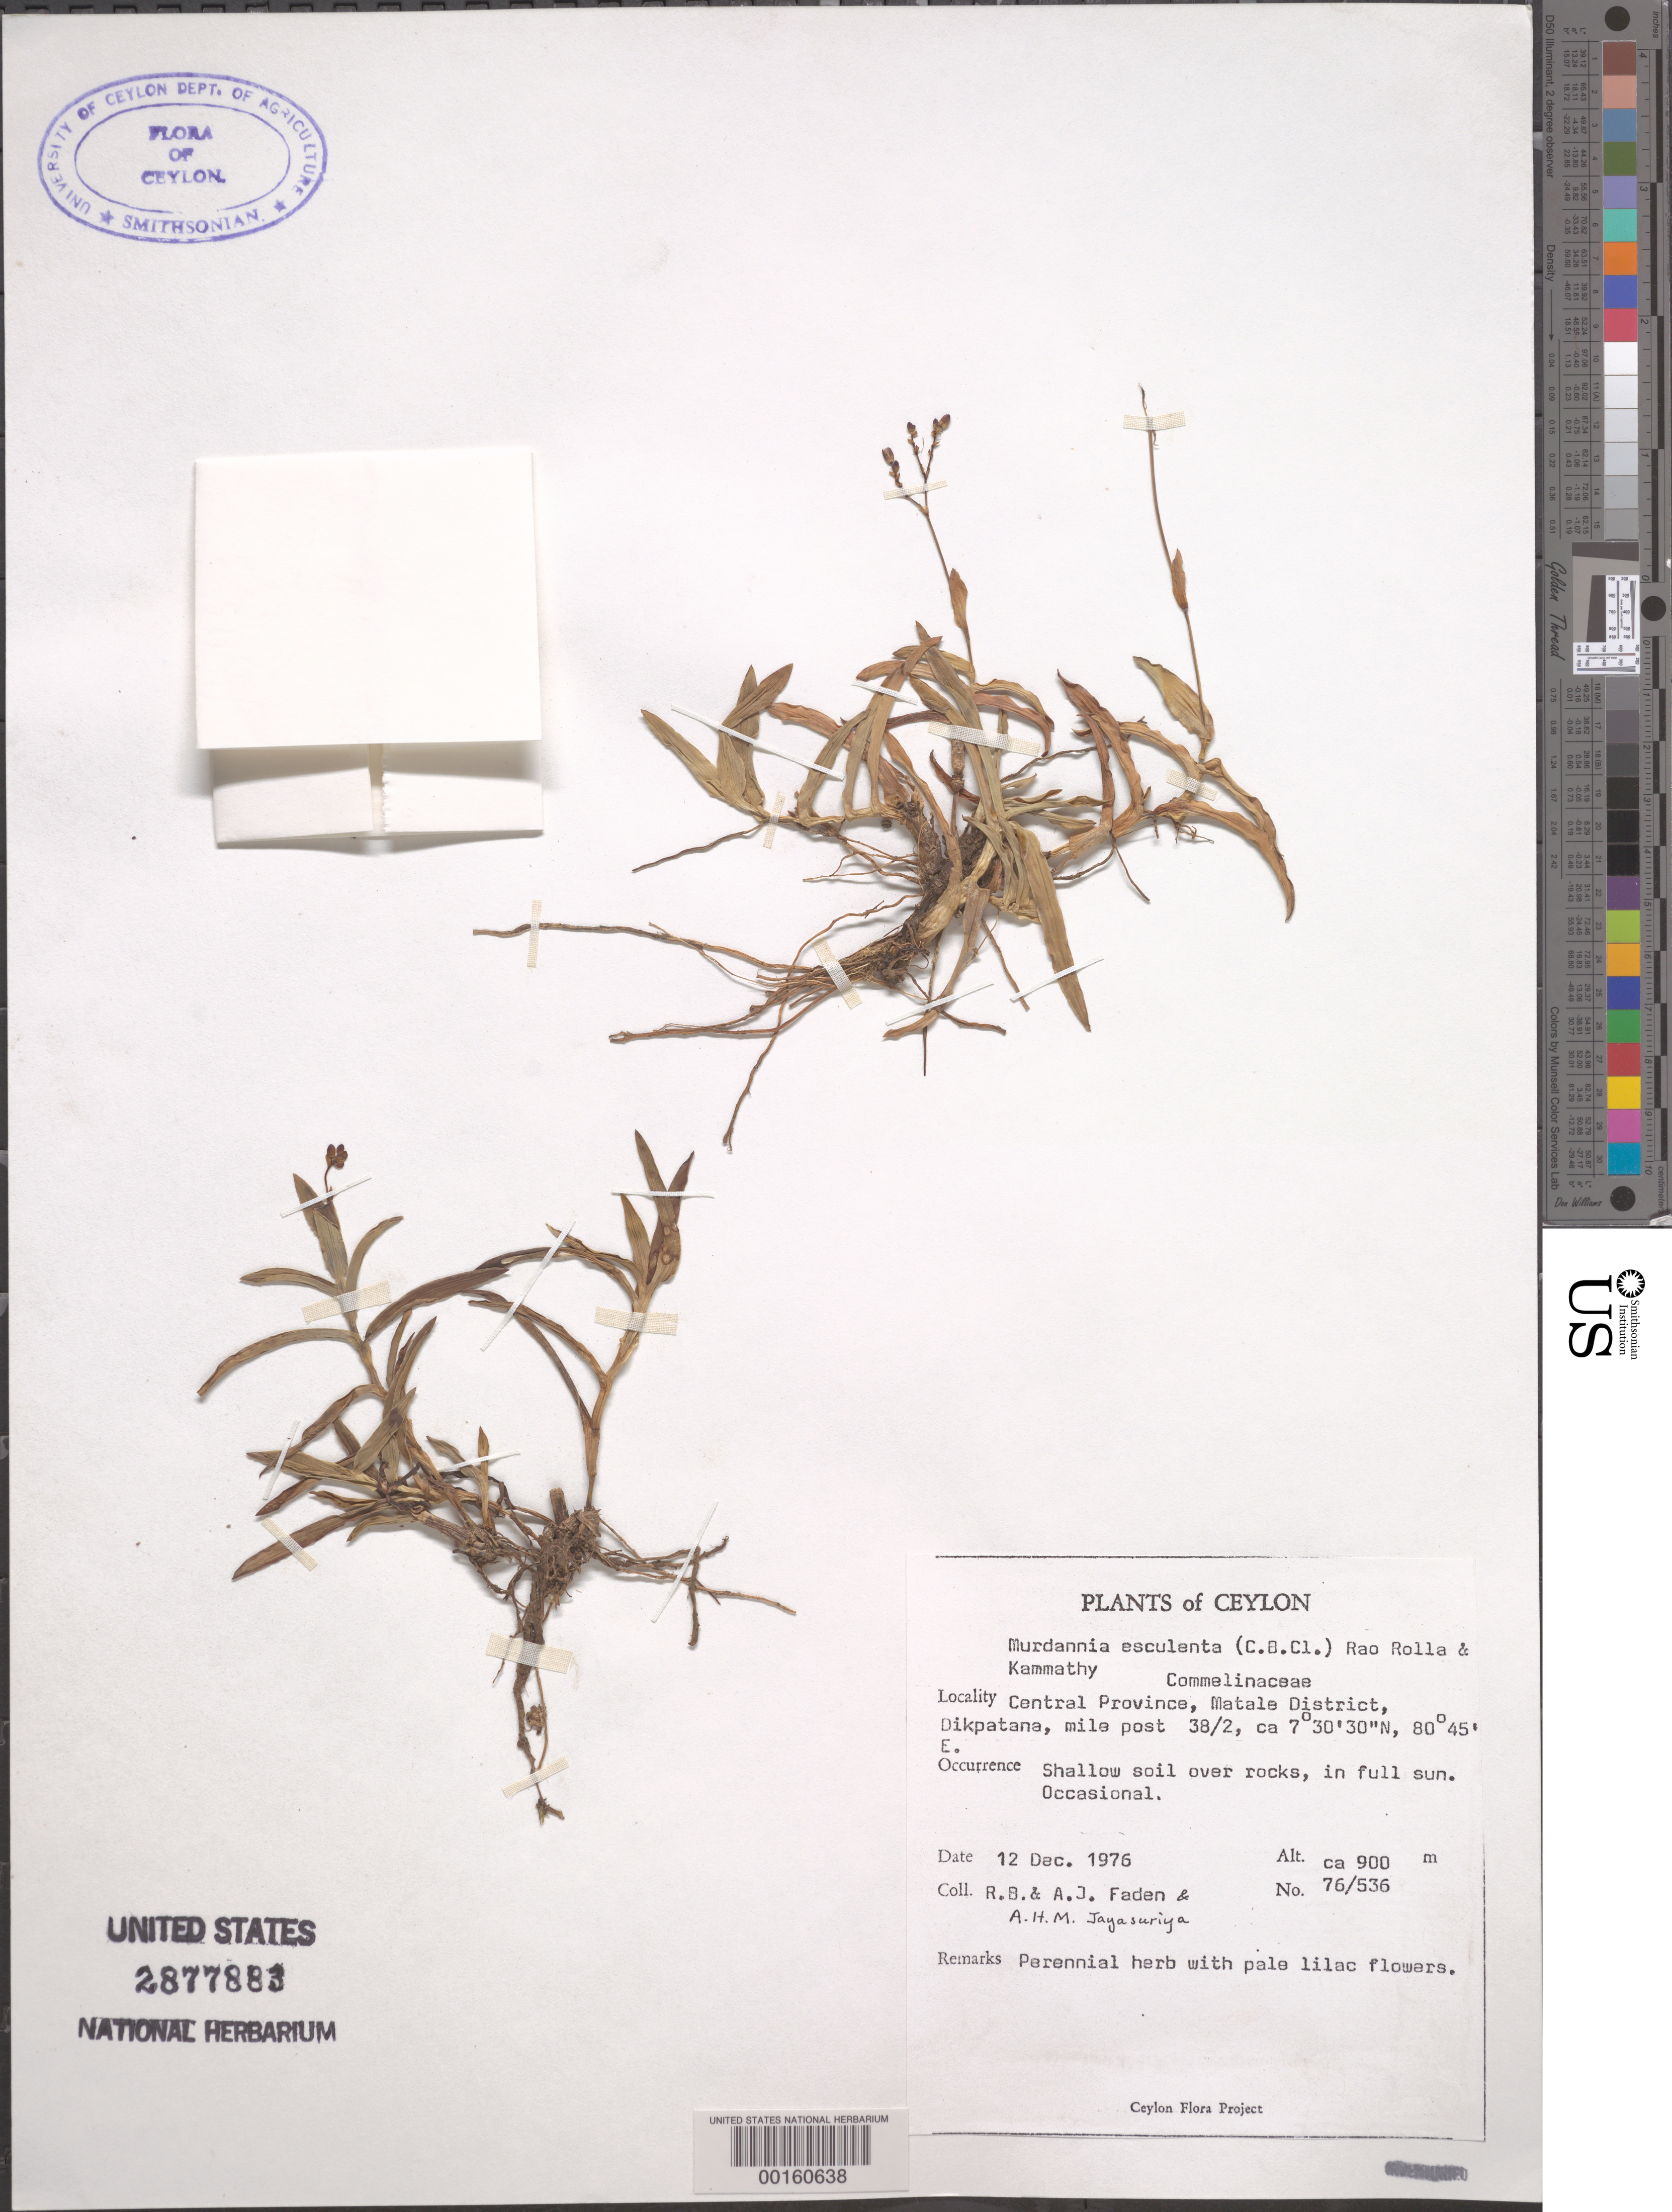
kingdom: Plantae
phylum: Tracheophyta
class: Liliopsida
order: Commelinales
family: Commelinaceae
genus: Murdannia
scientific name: Murdannia esculenta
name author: (Wall. ex C.B. Clarke) Abeyw.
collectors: R. B. Faden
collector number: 76/536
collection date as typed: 12 Dec 1976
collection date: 1976-12-12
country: Sri Lanka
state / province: Central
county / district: Matale Dist.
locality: Dikpatana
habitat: Shallow soil over rocks, full sun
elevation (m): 900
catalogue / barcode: US 2877883